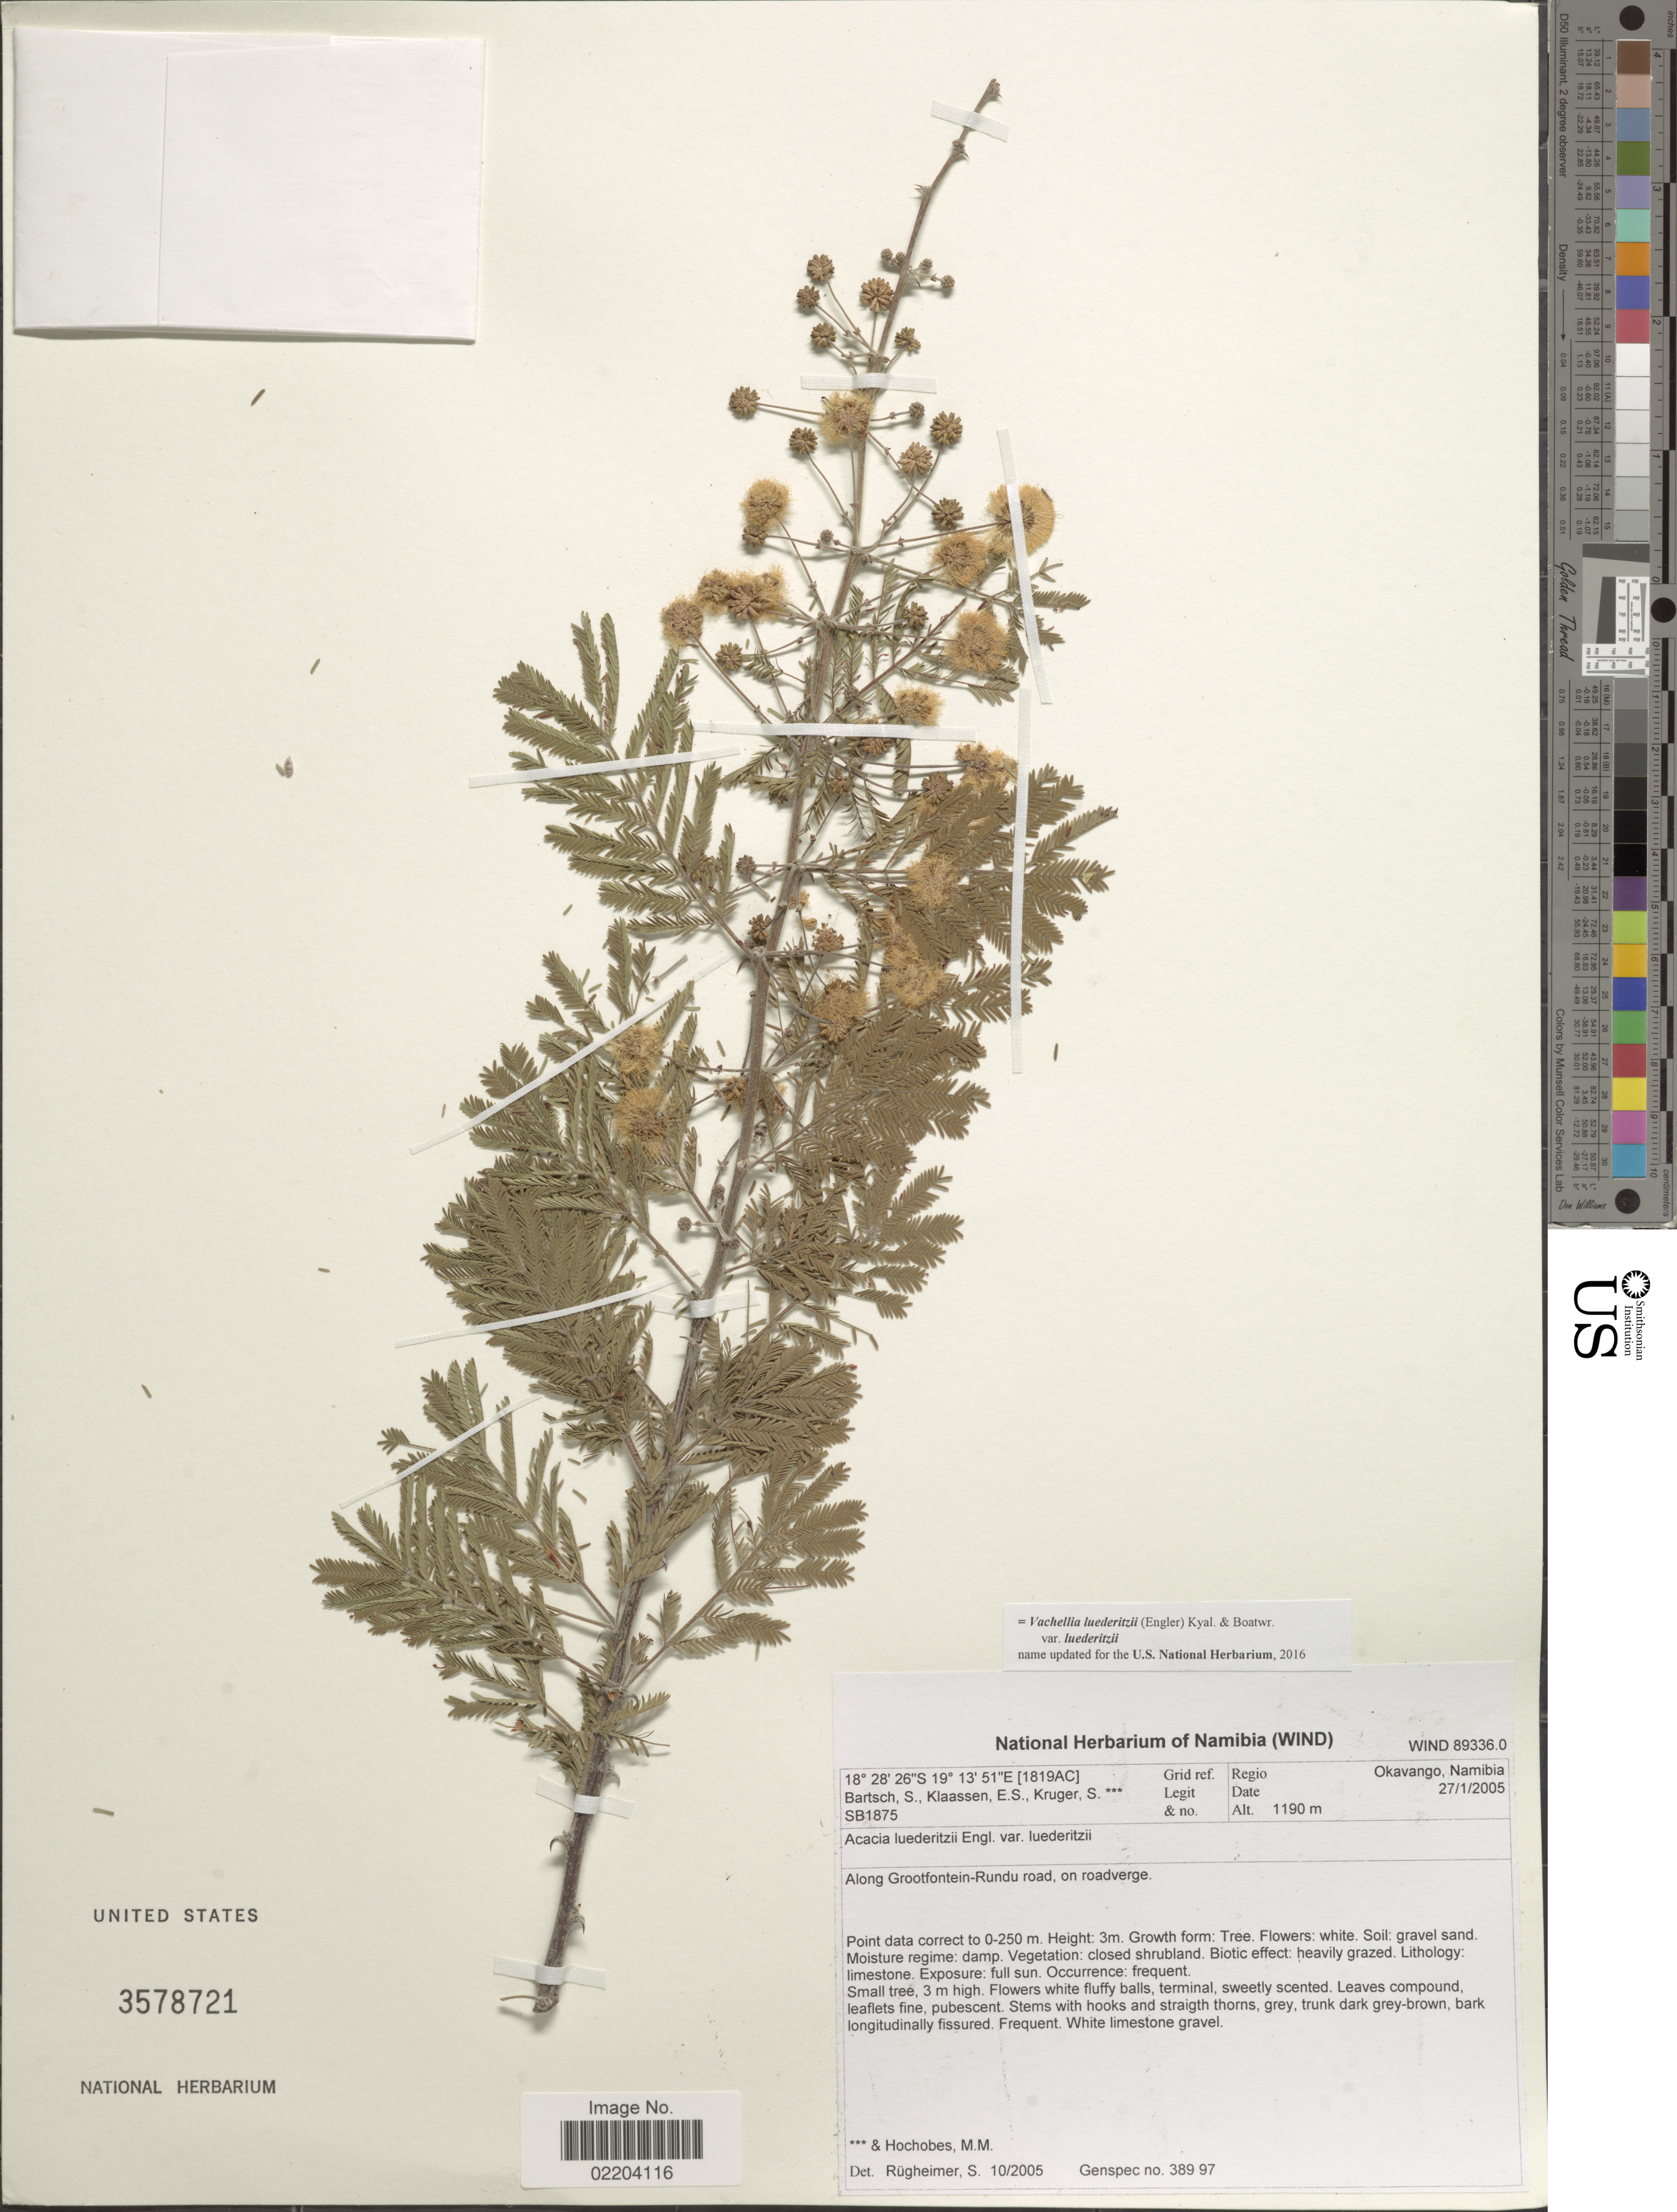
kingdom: Plantae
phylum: Tracheophyta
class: Magnoliopsida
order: Fabales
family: Fabaceae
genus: Vachellia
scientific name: Vachellia luederitzii var. luederitzii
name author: (Engl.) Kyal. & Boatwr.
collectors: S. Bartsch, E. S. Klaassen, S. Kruger & M. Hochobes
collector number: SB1875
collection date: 2005-01-27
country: Namibia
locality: Okavango, Namibia. Along Grootfontein-Rundu road, on roadverge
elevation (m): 1190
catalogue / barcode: US 3578721